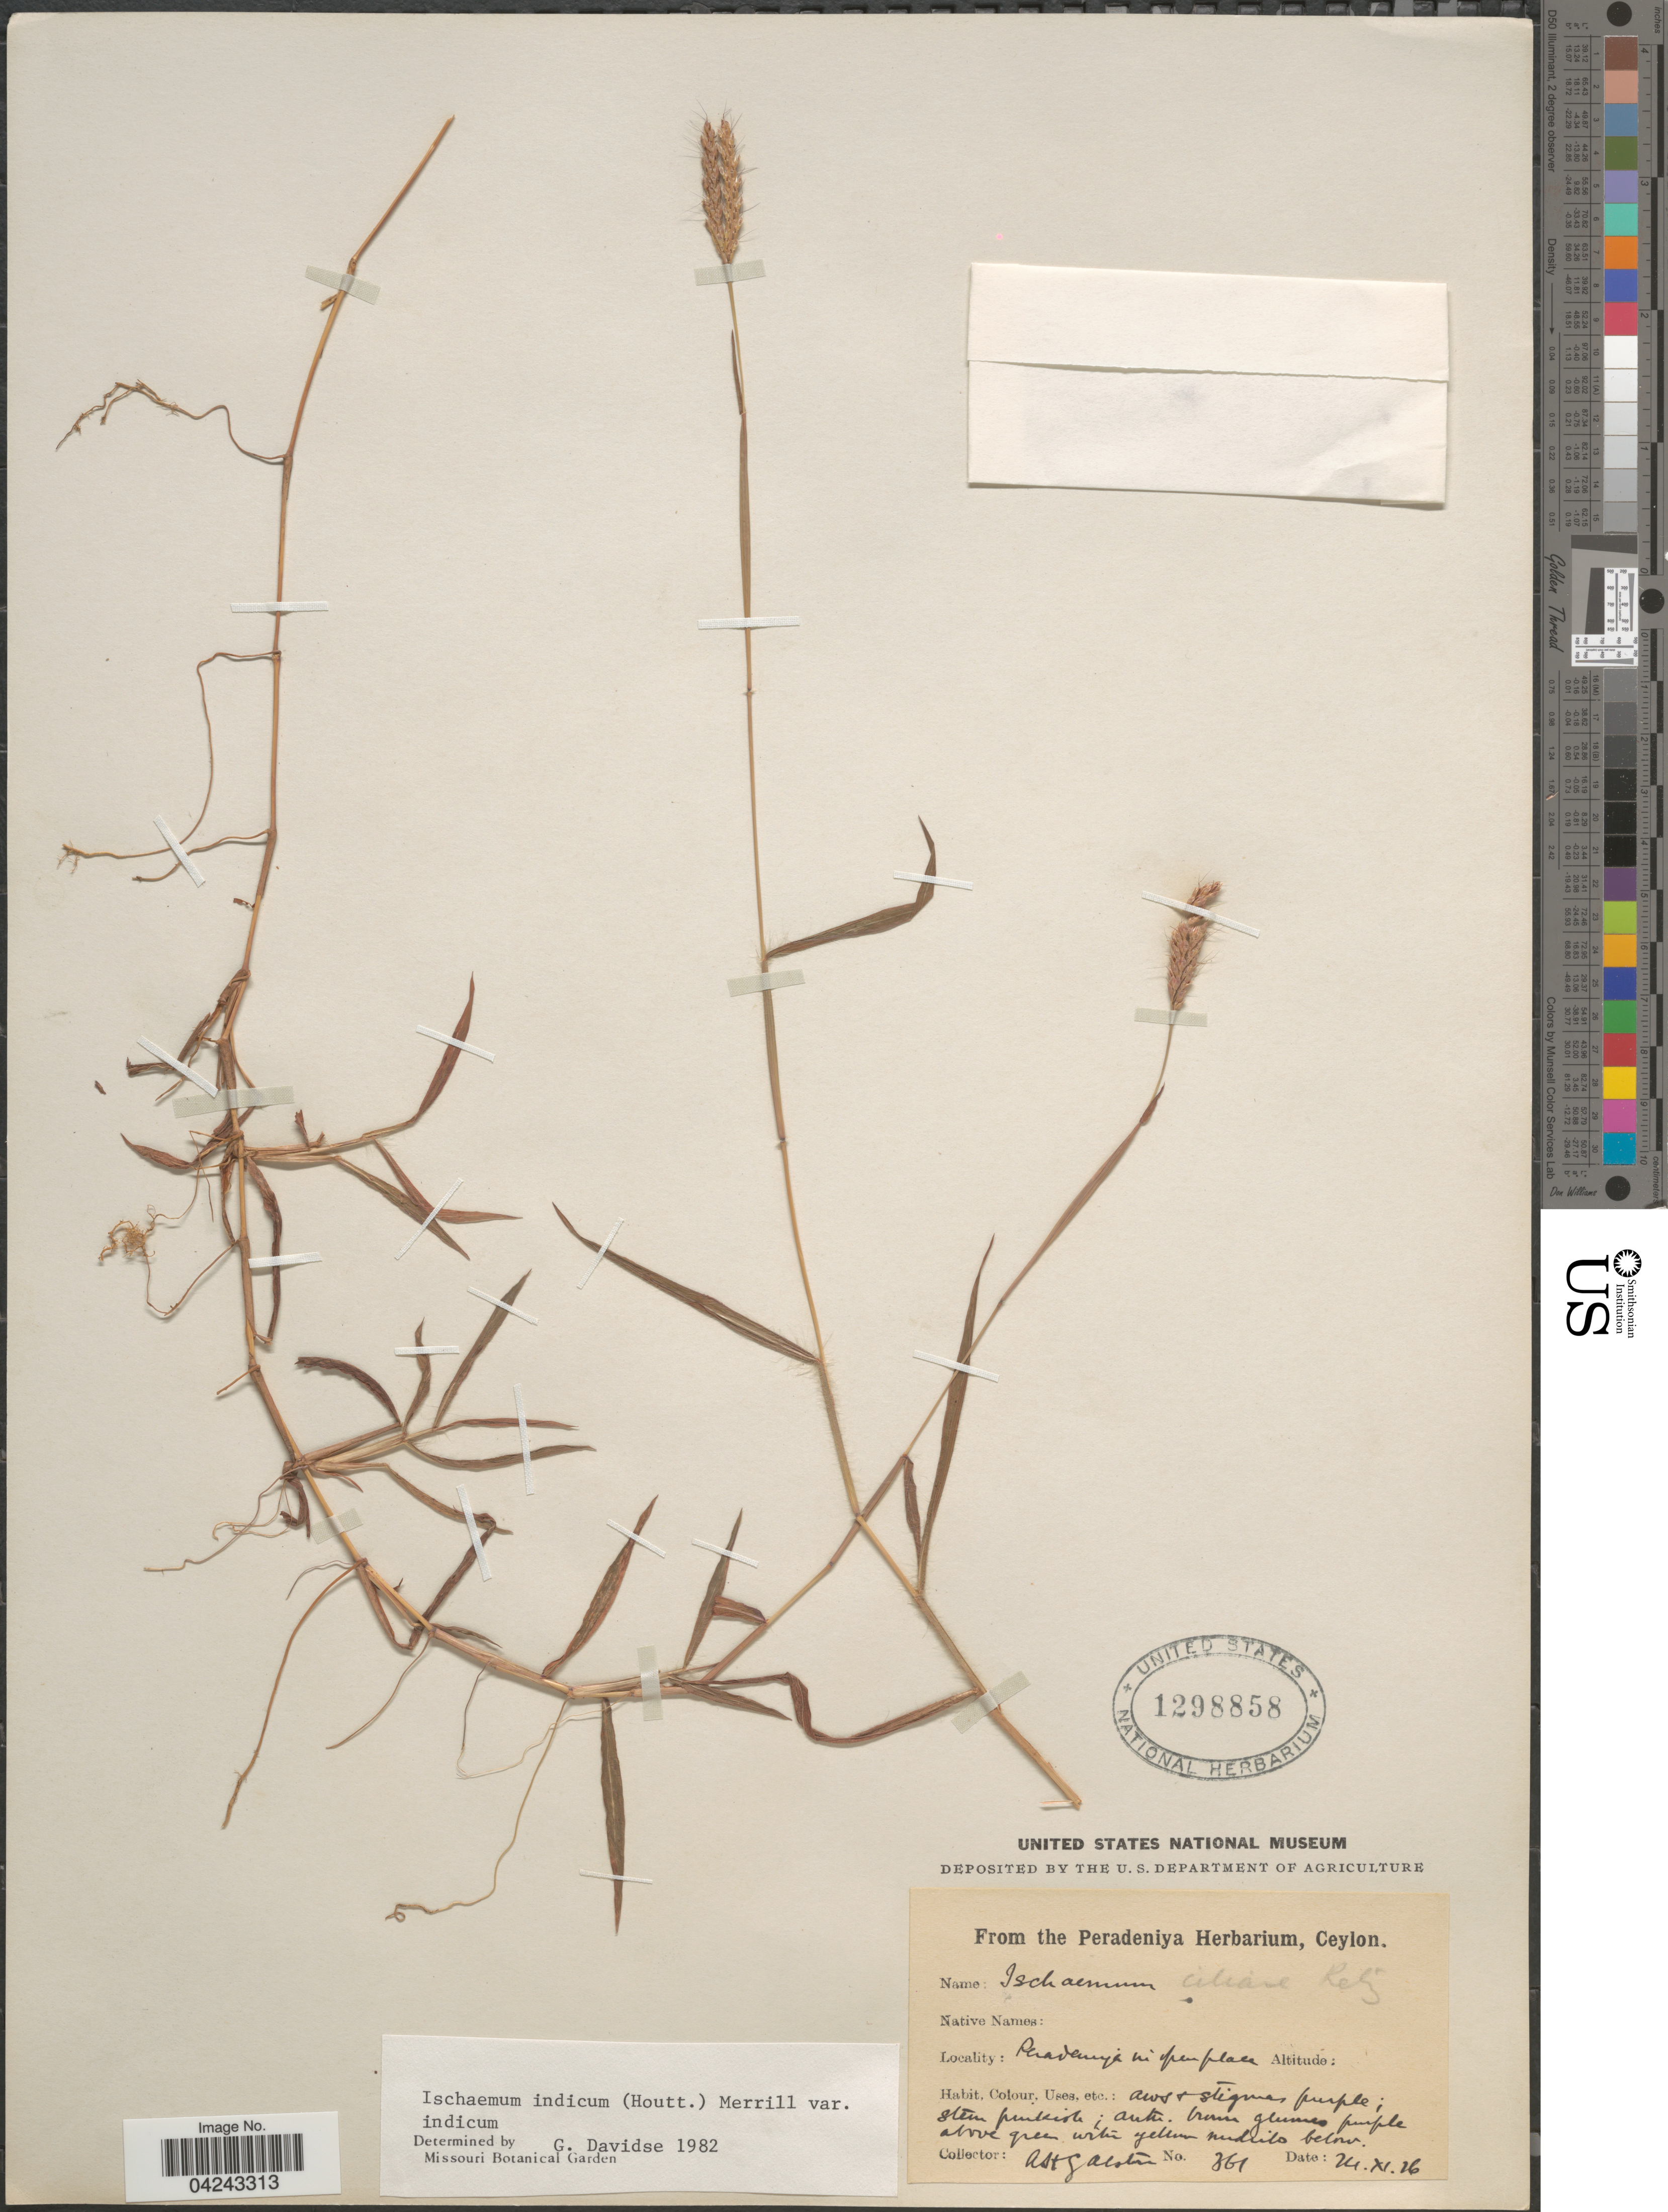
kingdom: Plantae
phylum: Tracheophyta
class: Liliopsida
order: Poales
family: Poaceae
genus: Ischaemum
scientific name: Ischaemum ciliare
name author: Retz.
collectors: A. H. Alston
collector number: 361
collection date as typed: Transcribed d/m/y: 24/11/26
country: Sri Lanka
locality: Peradeniya in open place.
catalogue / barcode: US 1298858